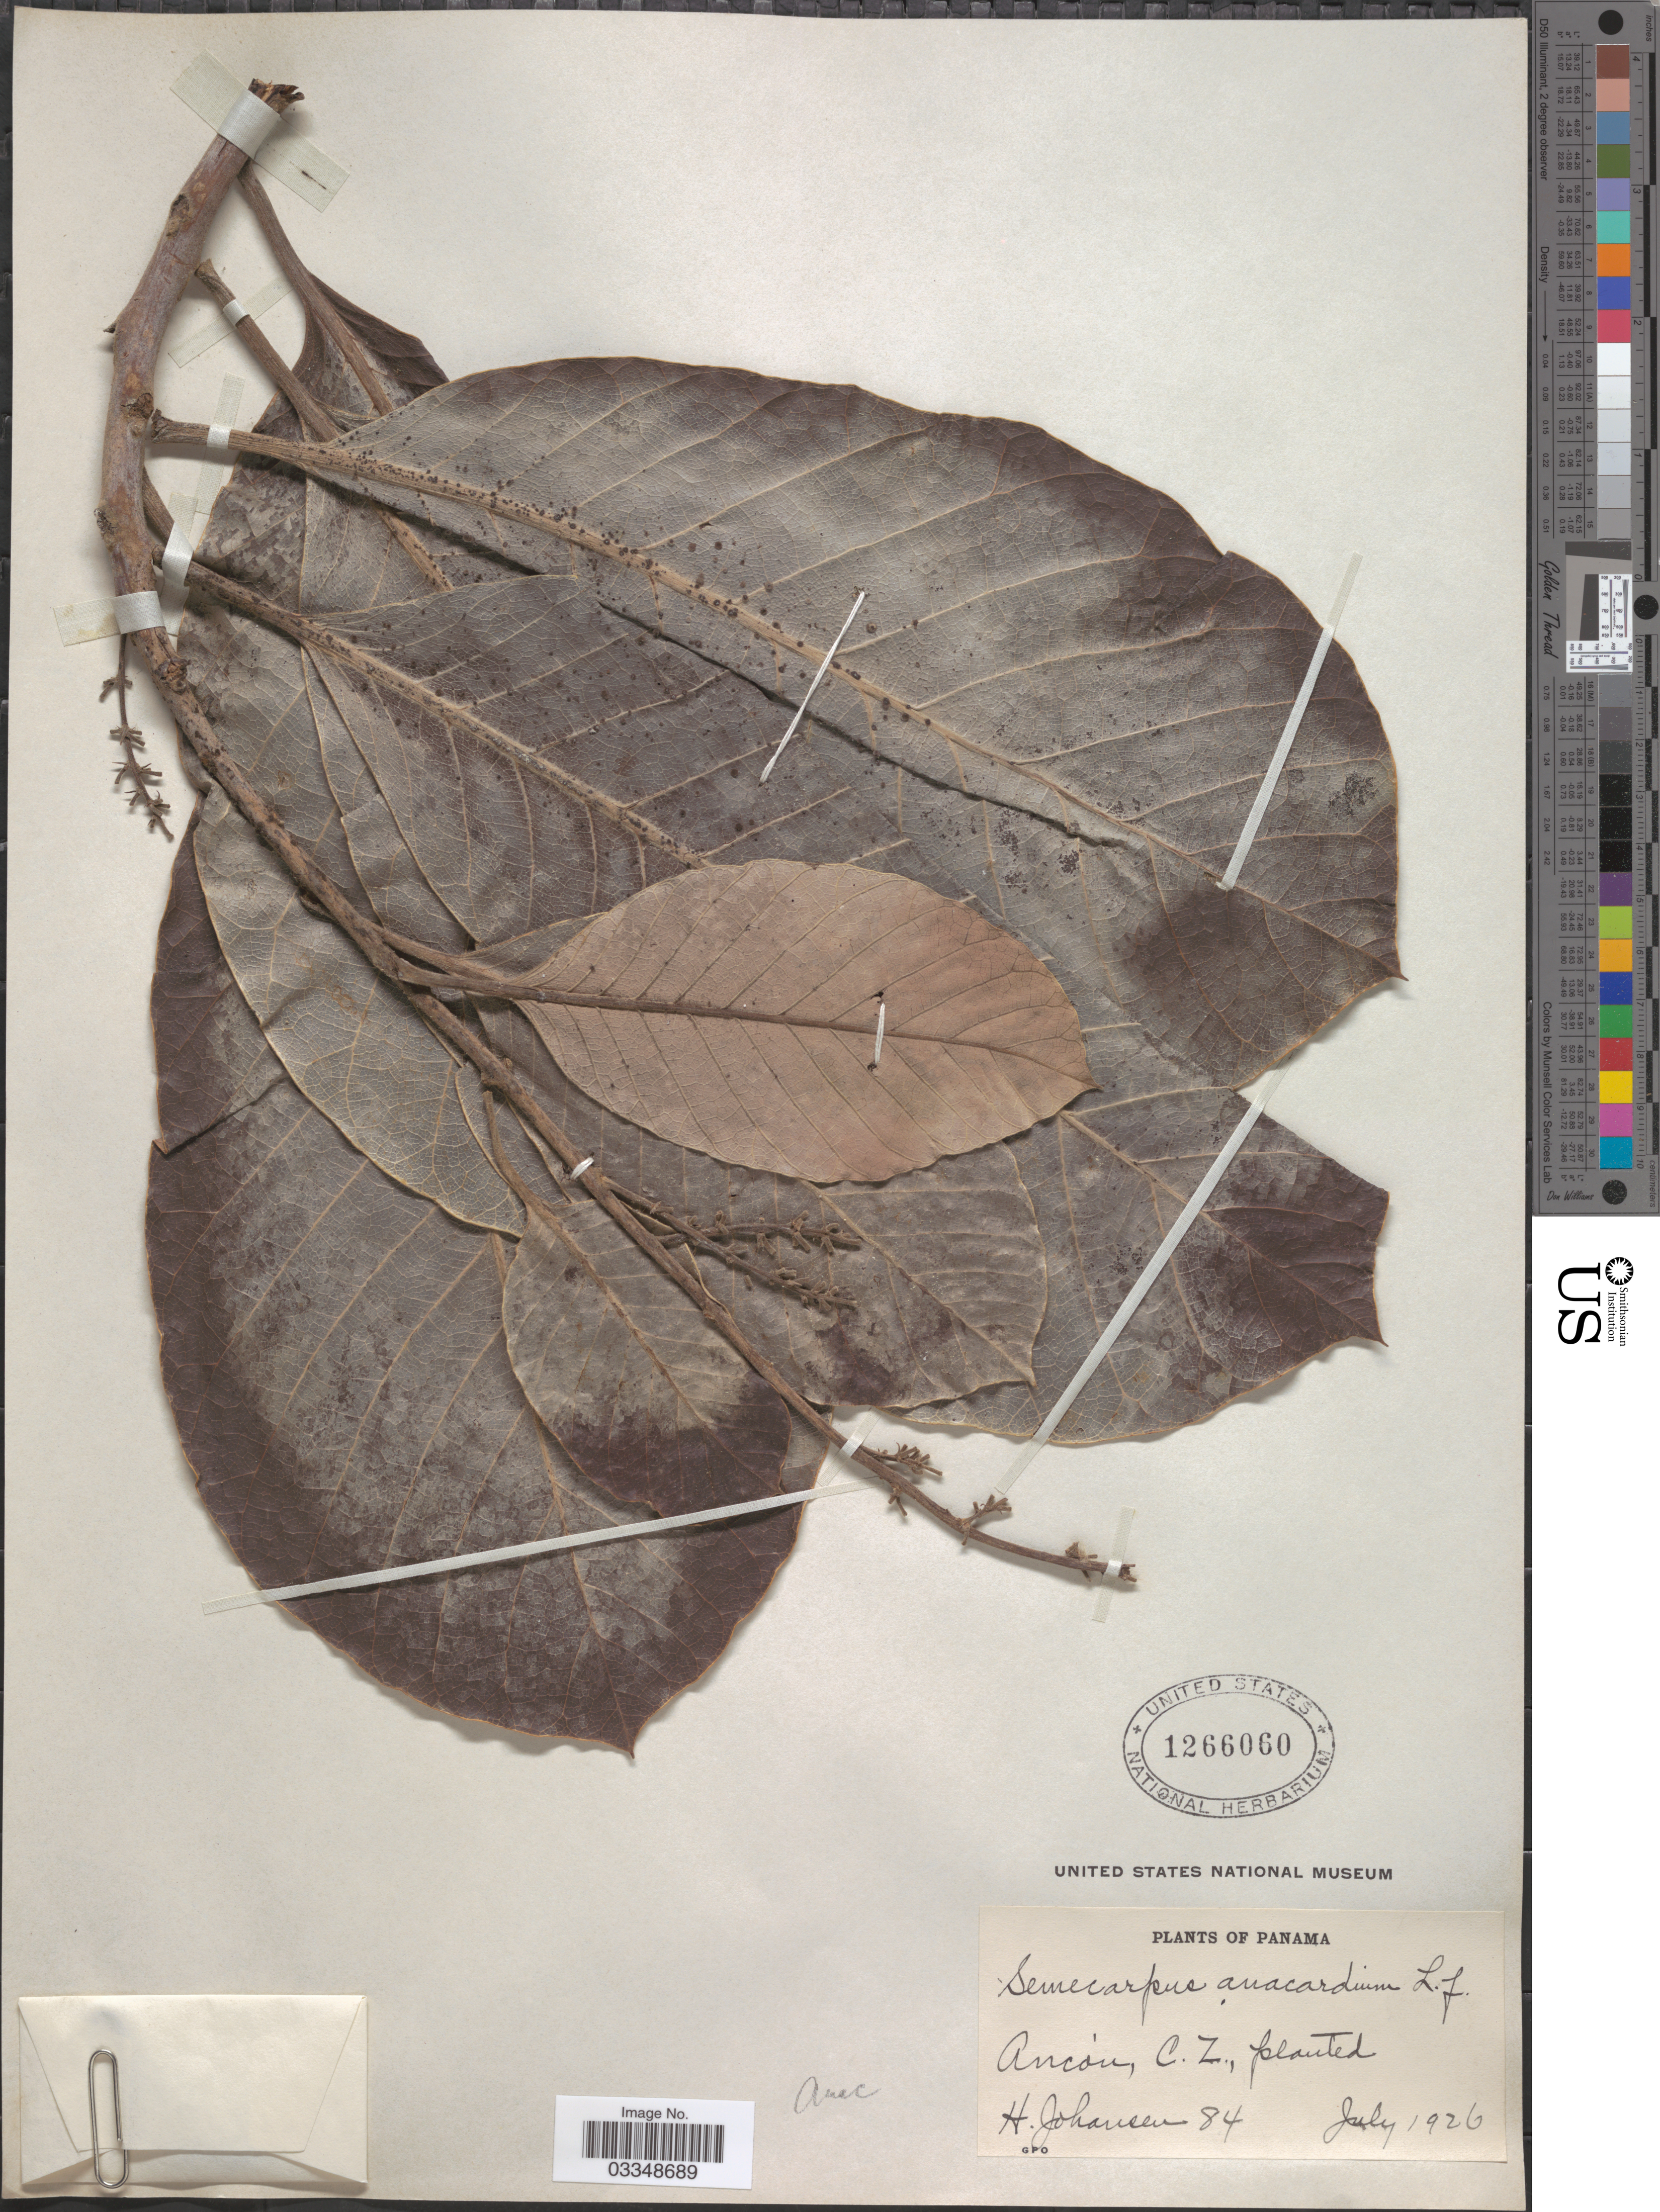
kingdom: Plantae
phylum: Tracheophyta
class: Magnoliopsida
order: Sapindales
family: Anacardiaceae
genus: Semecarpus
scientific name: Semecarpus anacardium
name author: L. f.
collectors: H. Johansen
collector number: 84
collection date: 1926-07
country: Panama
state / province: Colón / Panamá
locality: Ancòn, C.Z.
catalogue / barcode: US 1266060